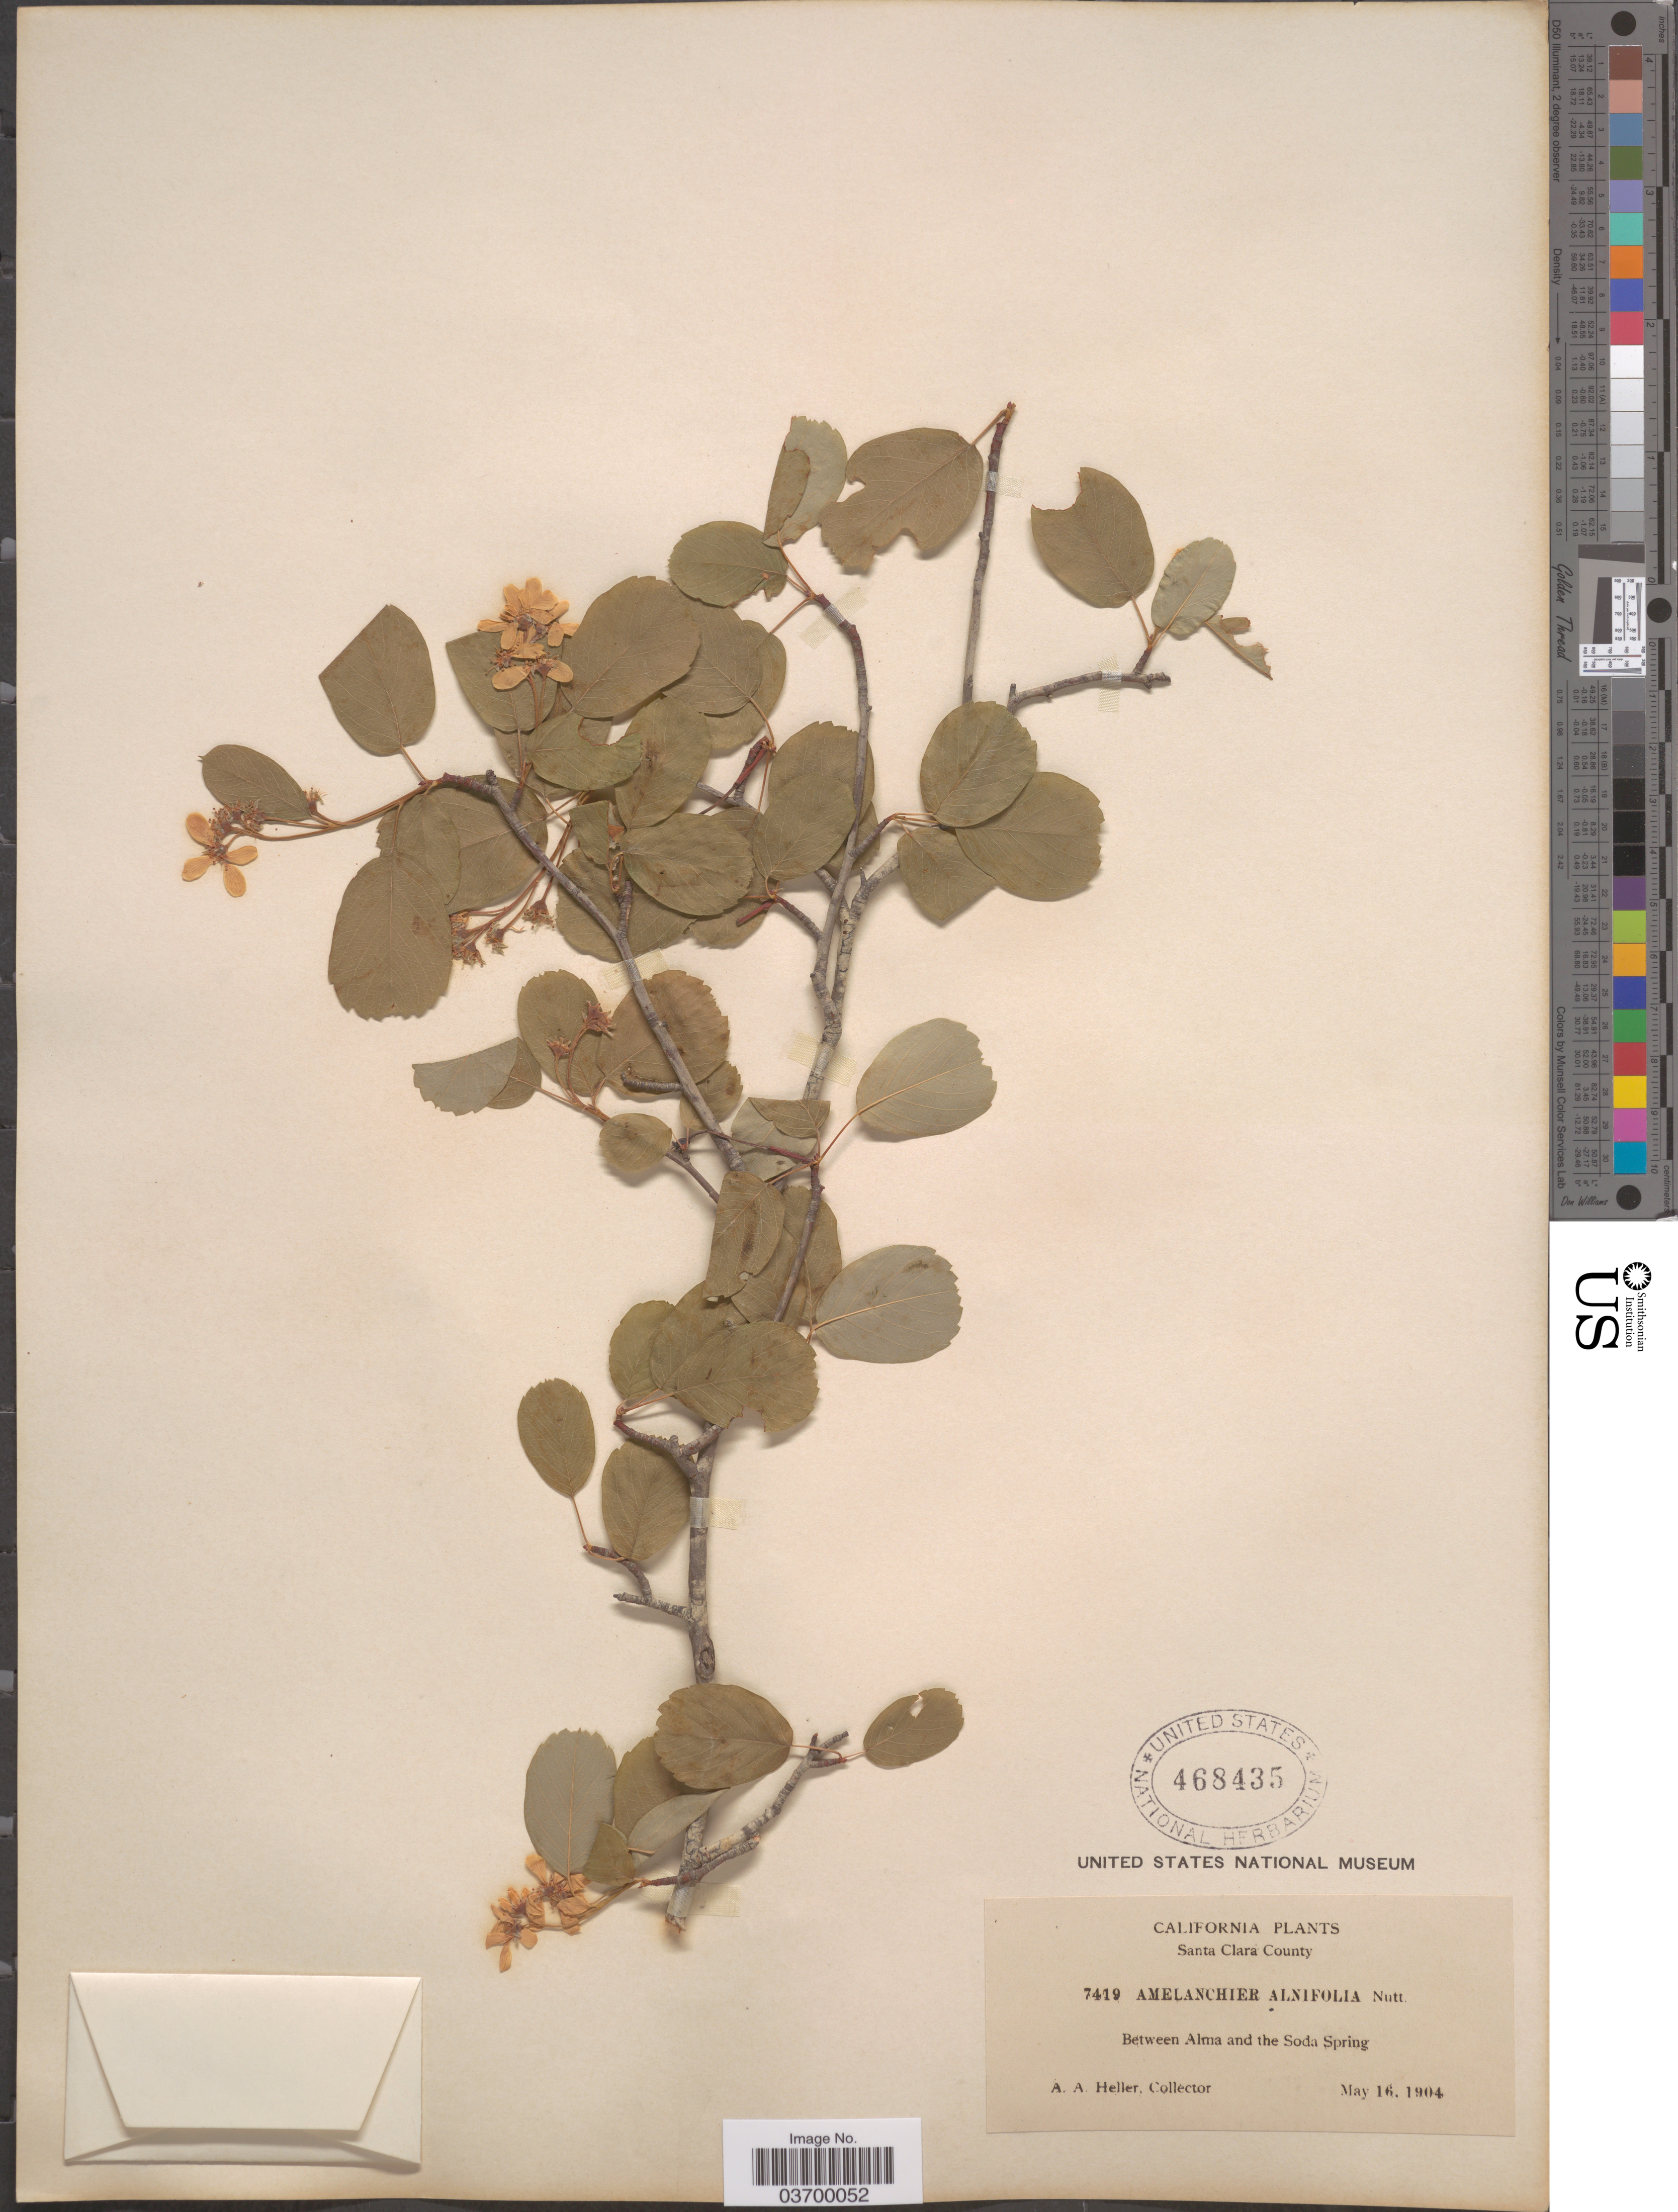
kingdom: Plantae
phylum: Tracheophyta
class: Magnoliopsida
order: Rosales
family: Rosaceae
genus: Amelanchier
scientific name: Amelanchier alnifolia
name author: (Nutt.) Nutt. ex M. Roem.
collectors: A. A. Heller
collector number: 7419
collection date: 1904-05-16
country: United States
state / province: California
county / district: Santa Clara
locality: Santa Clara County. Between Alma and the Soda Spring.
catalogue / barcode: US 468435